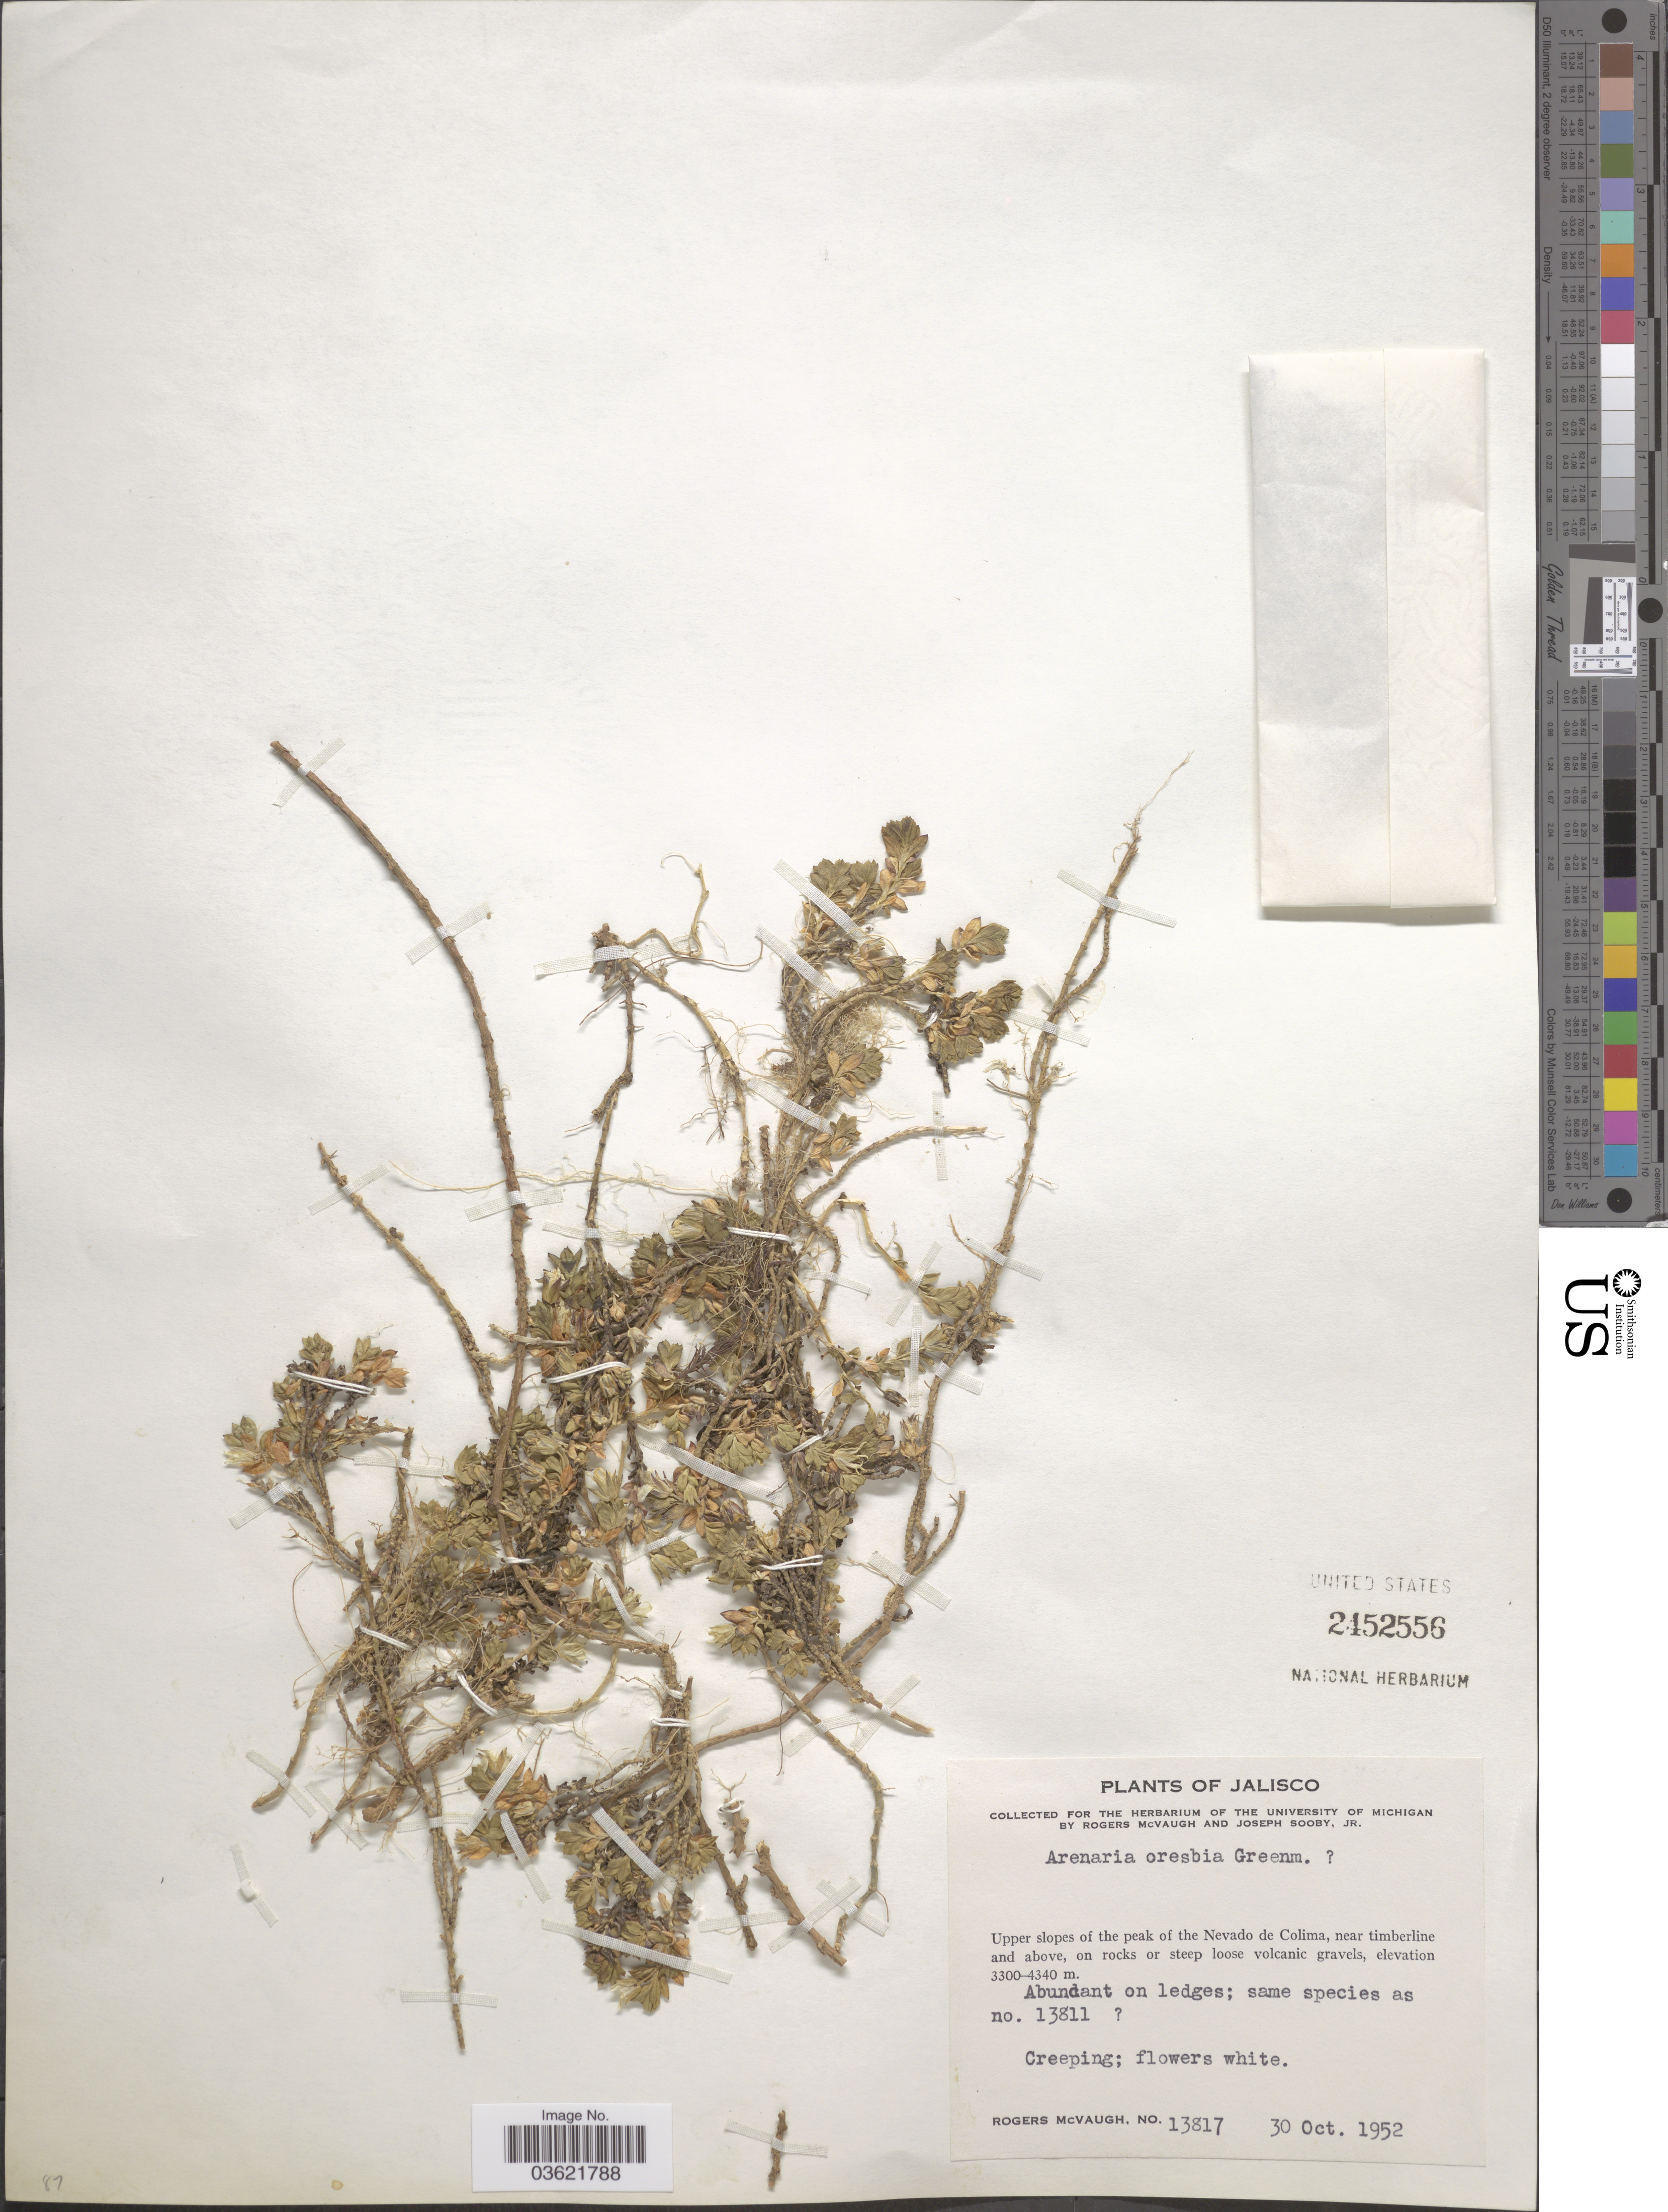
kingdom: Plantae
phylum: Tracheophyta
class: Magnoliopsida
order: Caryophyllales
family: Caryophyllaceae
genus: Arenaria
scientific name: Arenaria oresbia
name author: Greenm.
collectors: R. McVaugh & J. Sooby Jr.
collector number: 13817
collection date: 1952-10-30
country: Mexico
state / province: Jalisco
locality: Upper slopes of the peak of the Nevado de Colima, near timberline and above.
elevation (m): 3300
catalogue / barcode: US 2452556